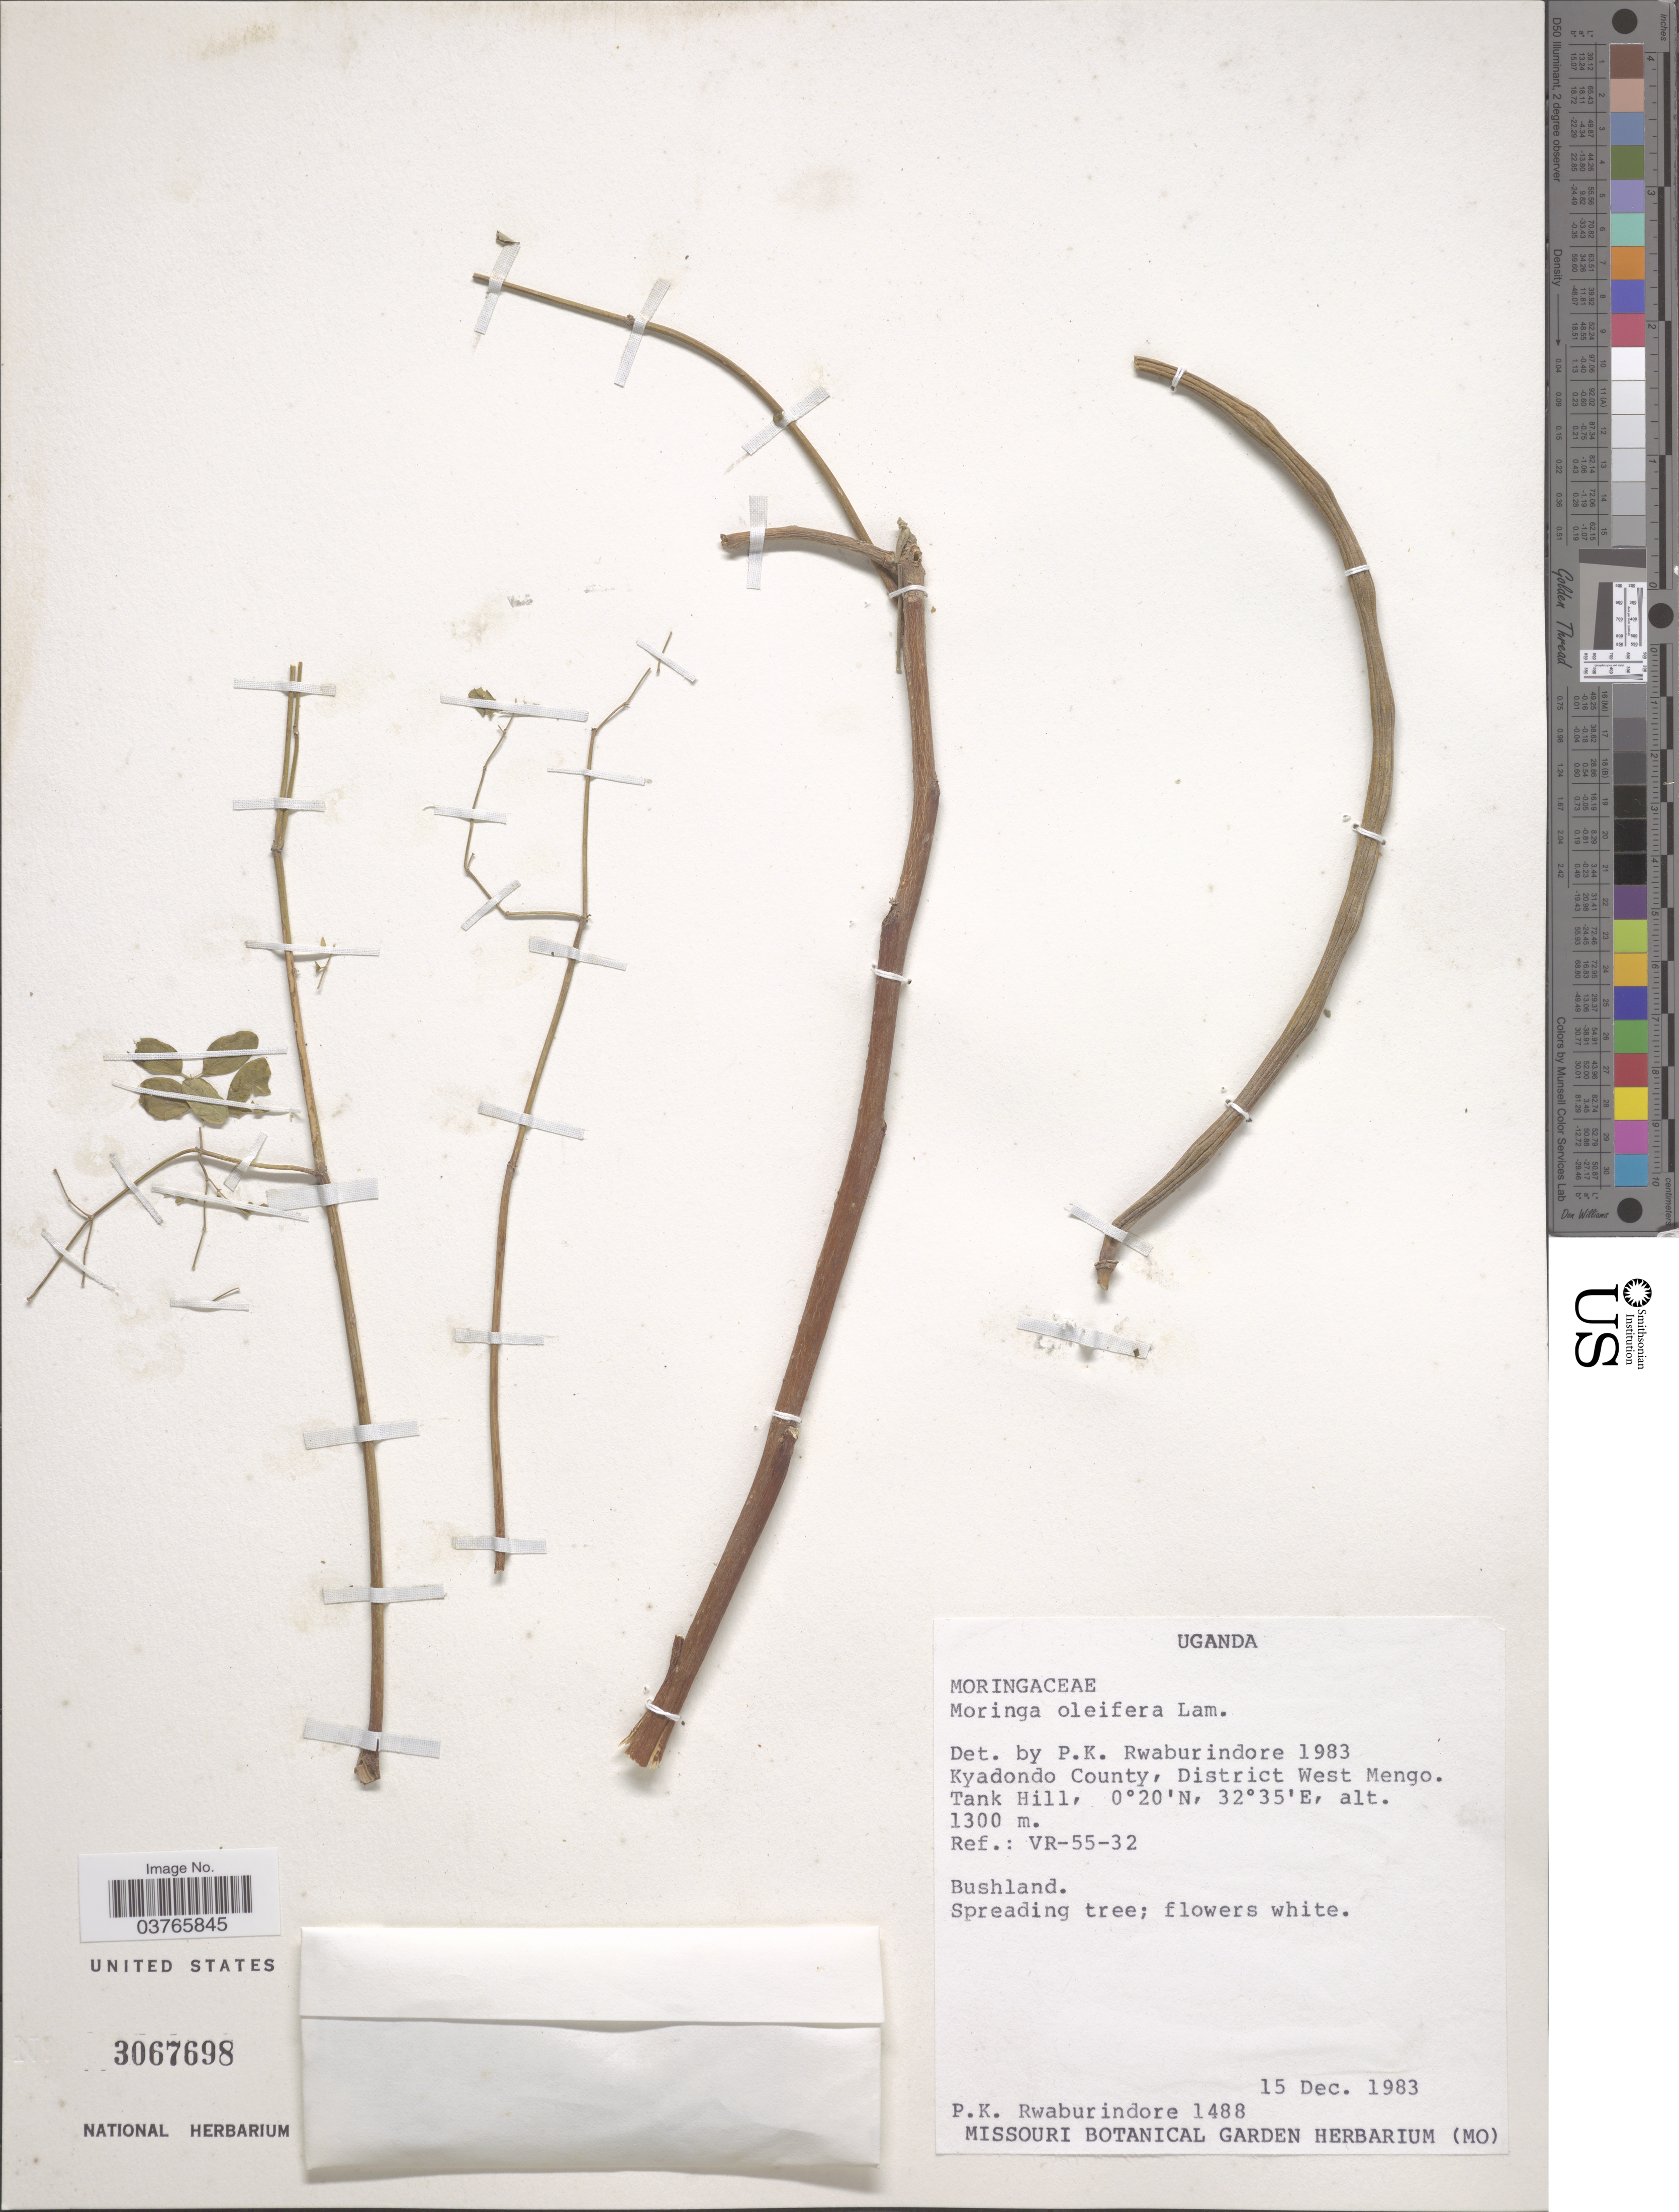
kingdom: Plantae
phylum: Tracheophyta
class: Magnoliopsida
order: Brassicales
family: Moringaceae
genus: Moringa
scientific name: Moringa oleifera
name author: Lam.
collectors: P. Rwaburindore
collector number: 1488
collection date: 1983-12-15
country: Uganda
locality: Kyadondo County, District West Mengo. Tank Hill.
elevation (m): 1300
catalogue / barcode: US 3067698